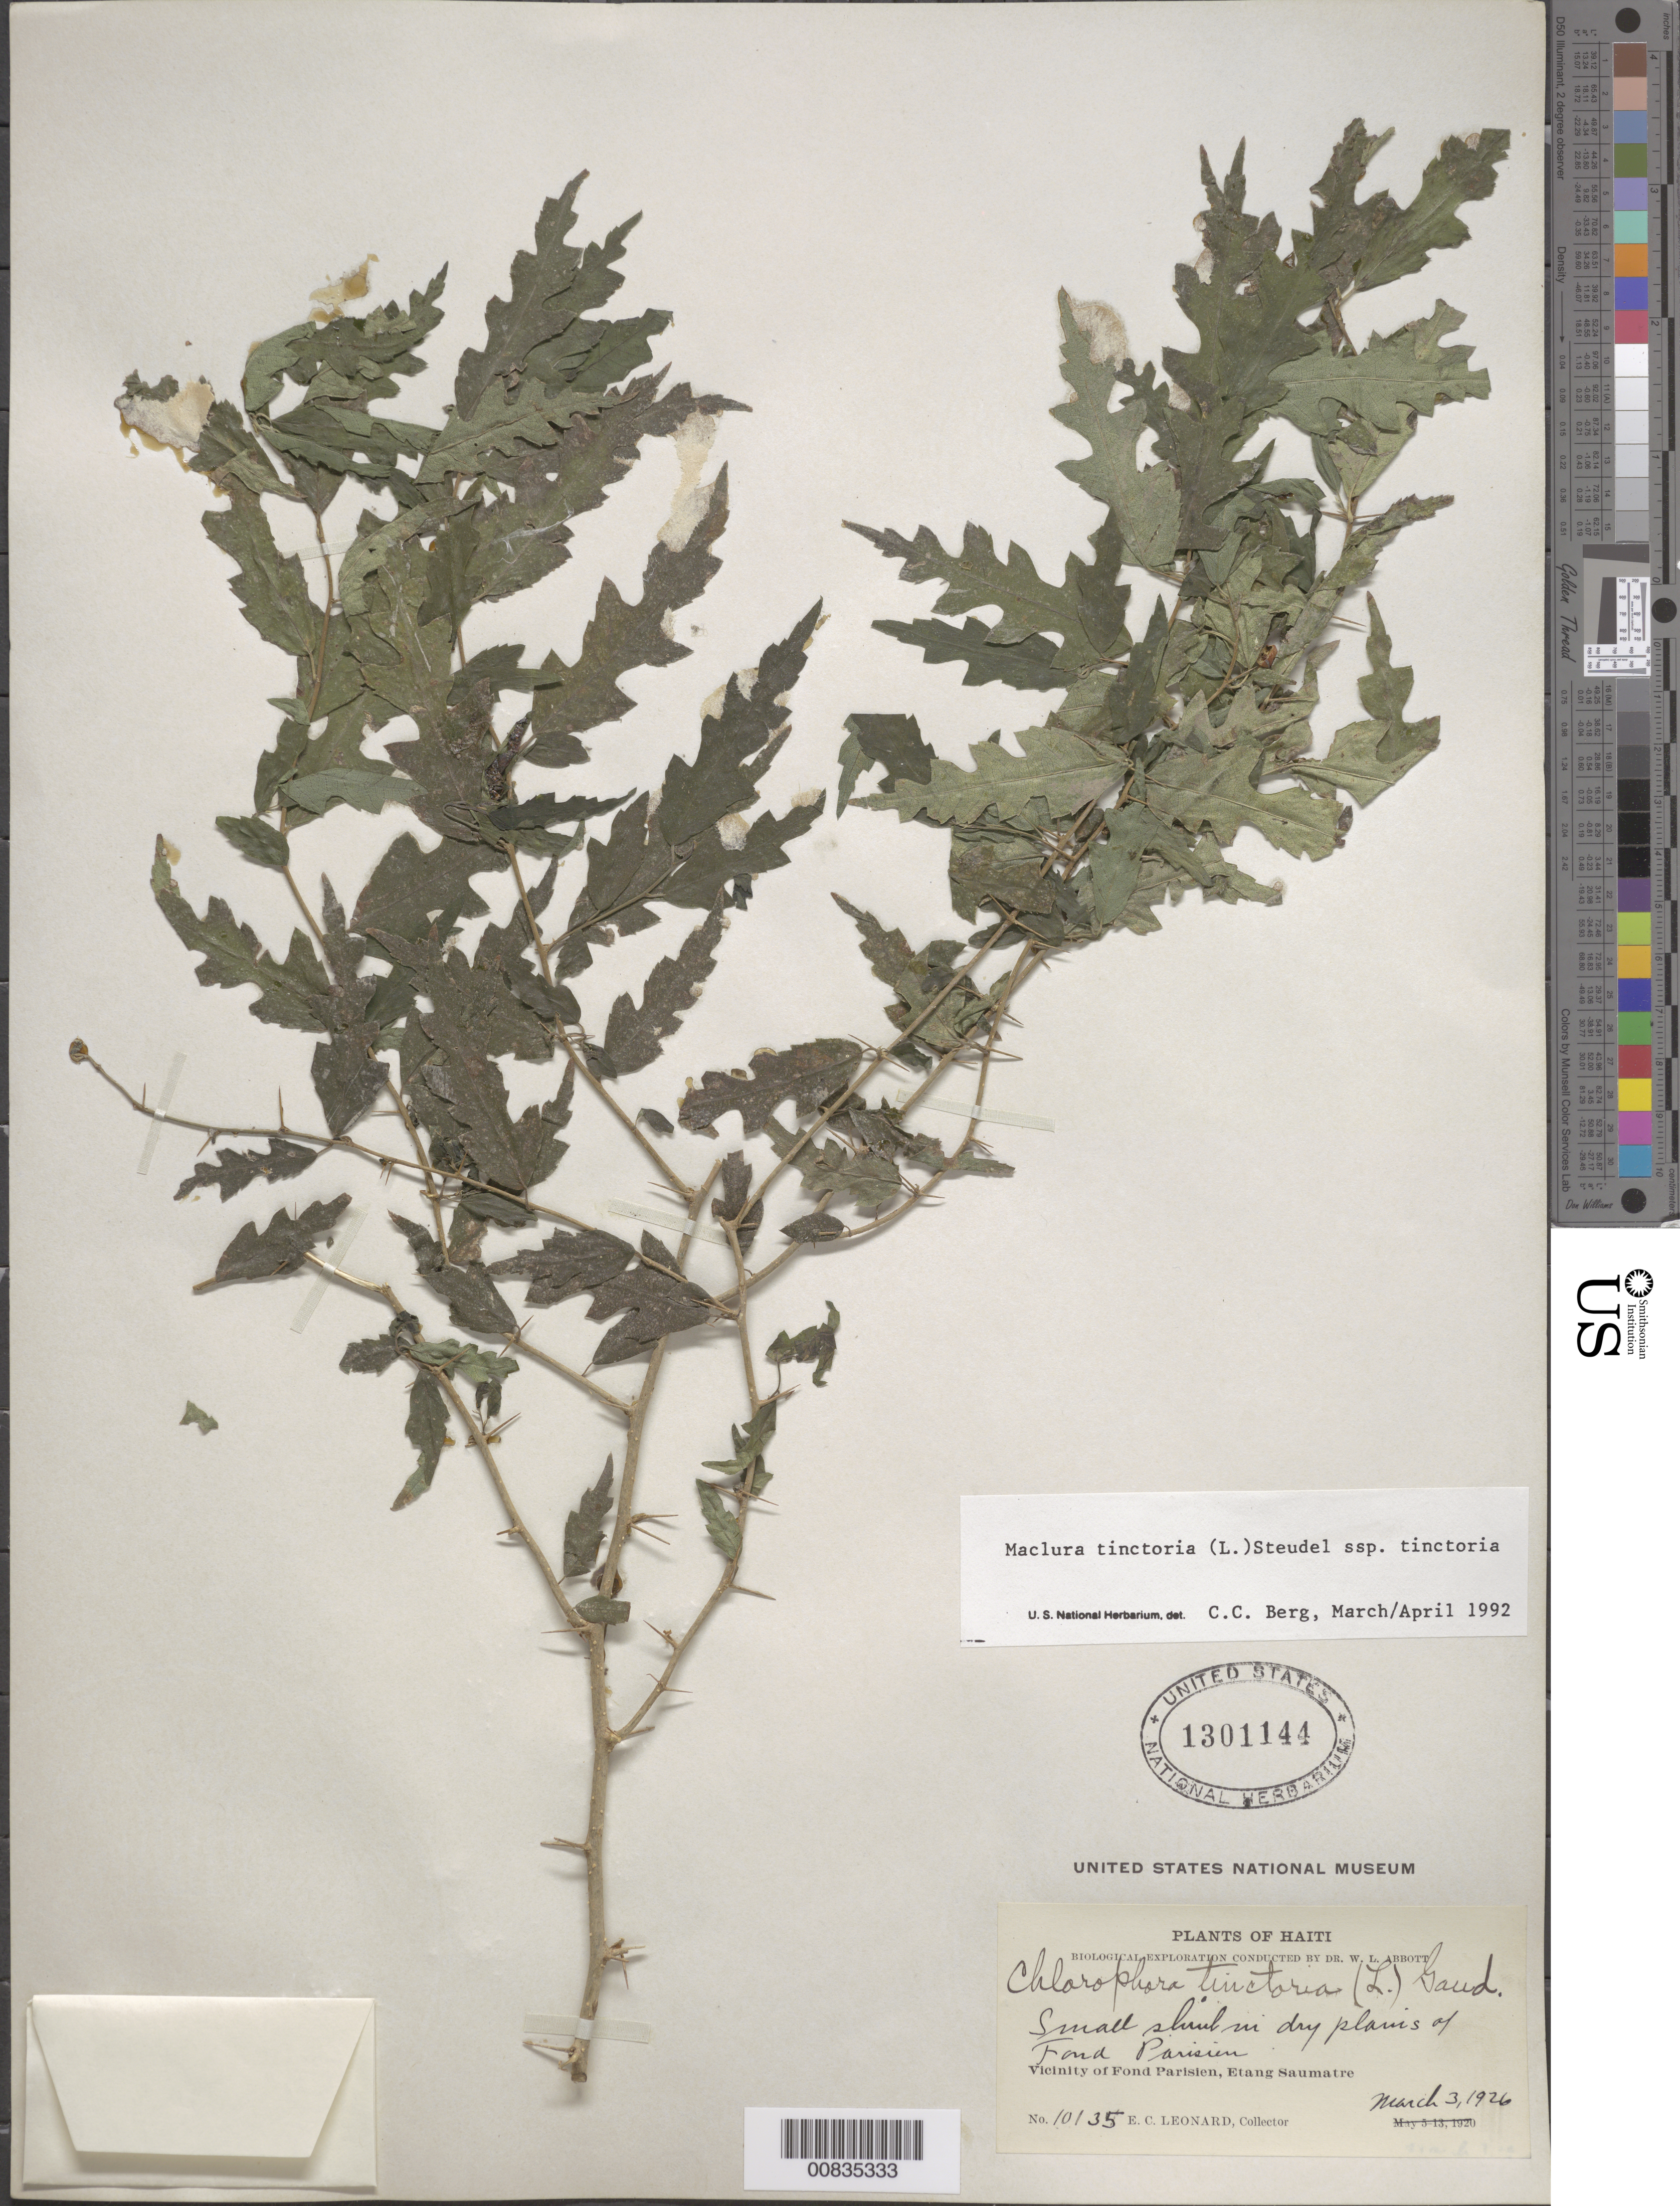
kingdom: Plantae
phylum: Tracheophyta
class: Magnoliopsida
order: Rosales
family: Moraceae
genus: Maclura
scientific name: Maclura tinctoria subsp. tinctoria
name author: (L.) D. Don ex Steud.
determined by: Berg, C. C.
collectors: E. C. Leonard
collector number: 10135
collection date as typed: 03 Mar 1926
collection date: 1926-03-03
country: Haiti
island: Hispaniola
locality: Fond Parisien.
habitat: Dry plains.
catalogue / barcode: US 1301144